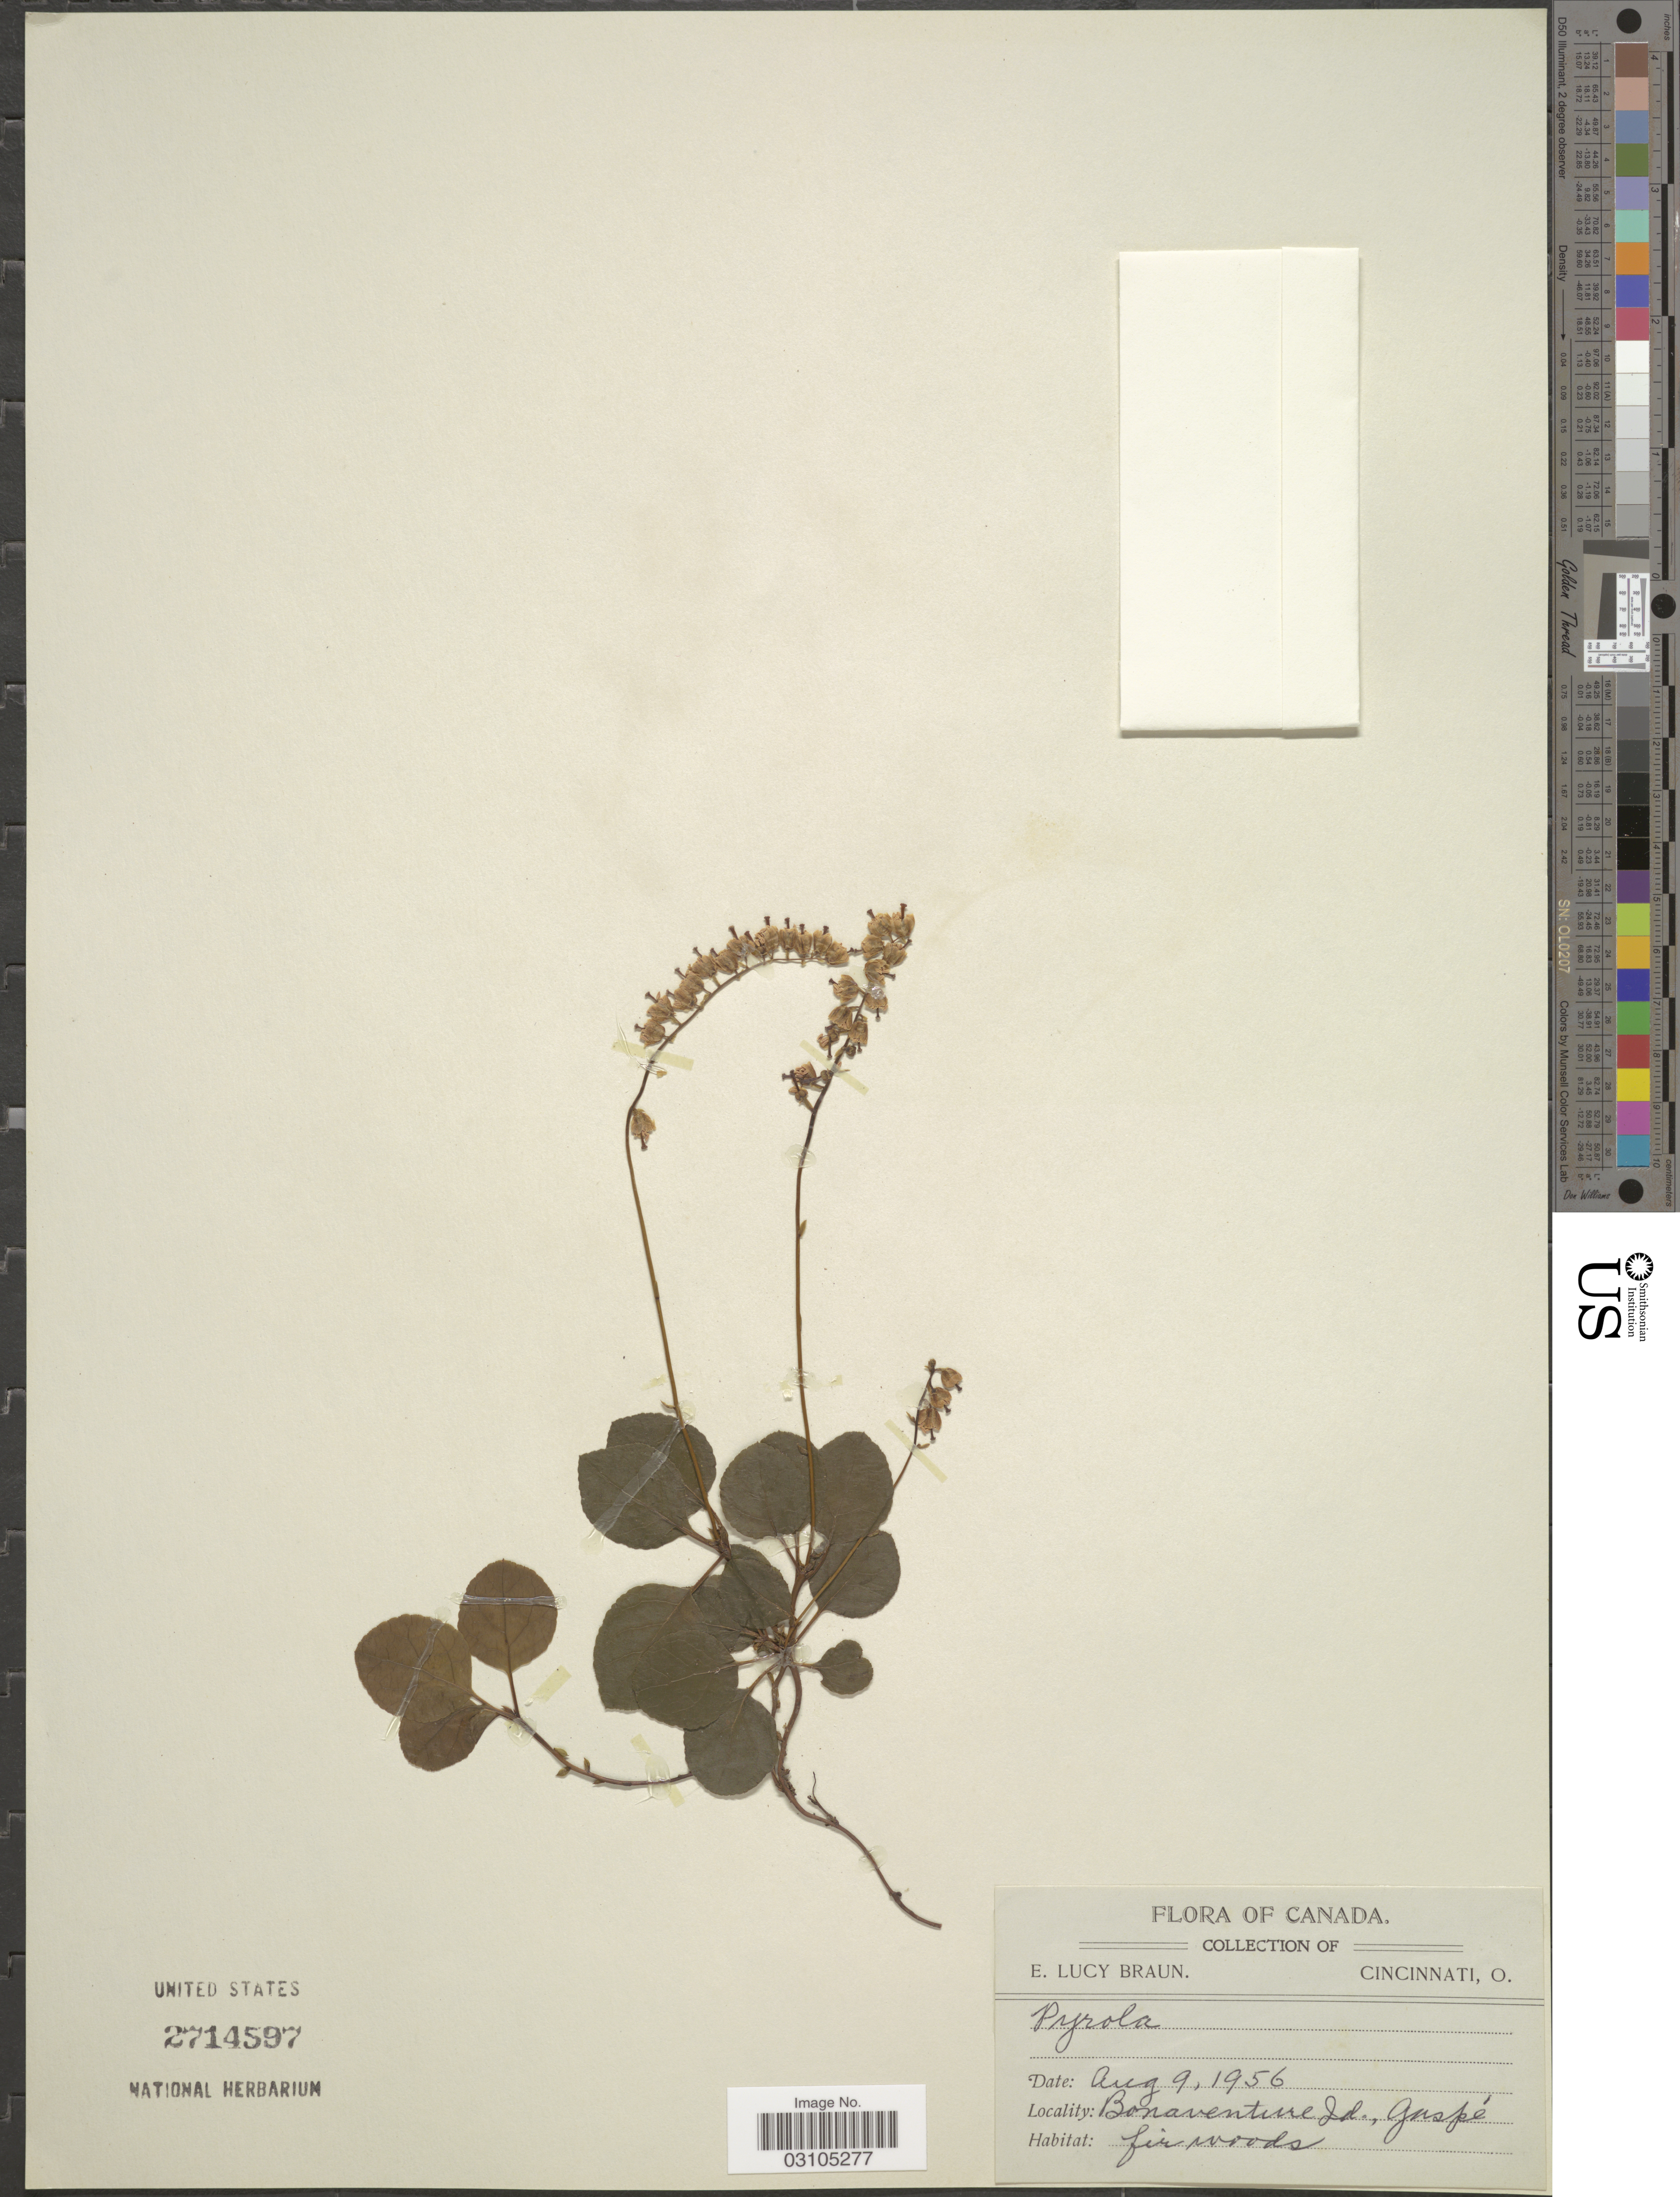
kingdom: Plantae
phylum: Tracheophyta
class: Magnoliopsida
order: Ericales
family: Ericaceae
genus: Orthilia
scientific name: Orthilia secunda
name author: (L.) House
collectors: E. L. Braun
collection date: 1956-08-09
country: Canada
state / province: Quebec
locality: Bonaventure Id. Gaspé.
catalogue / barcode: US 2714597